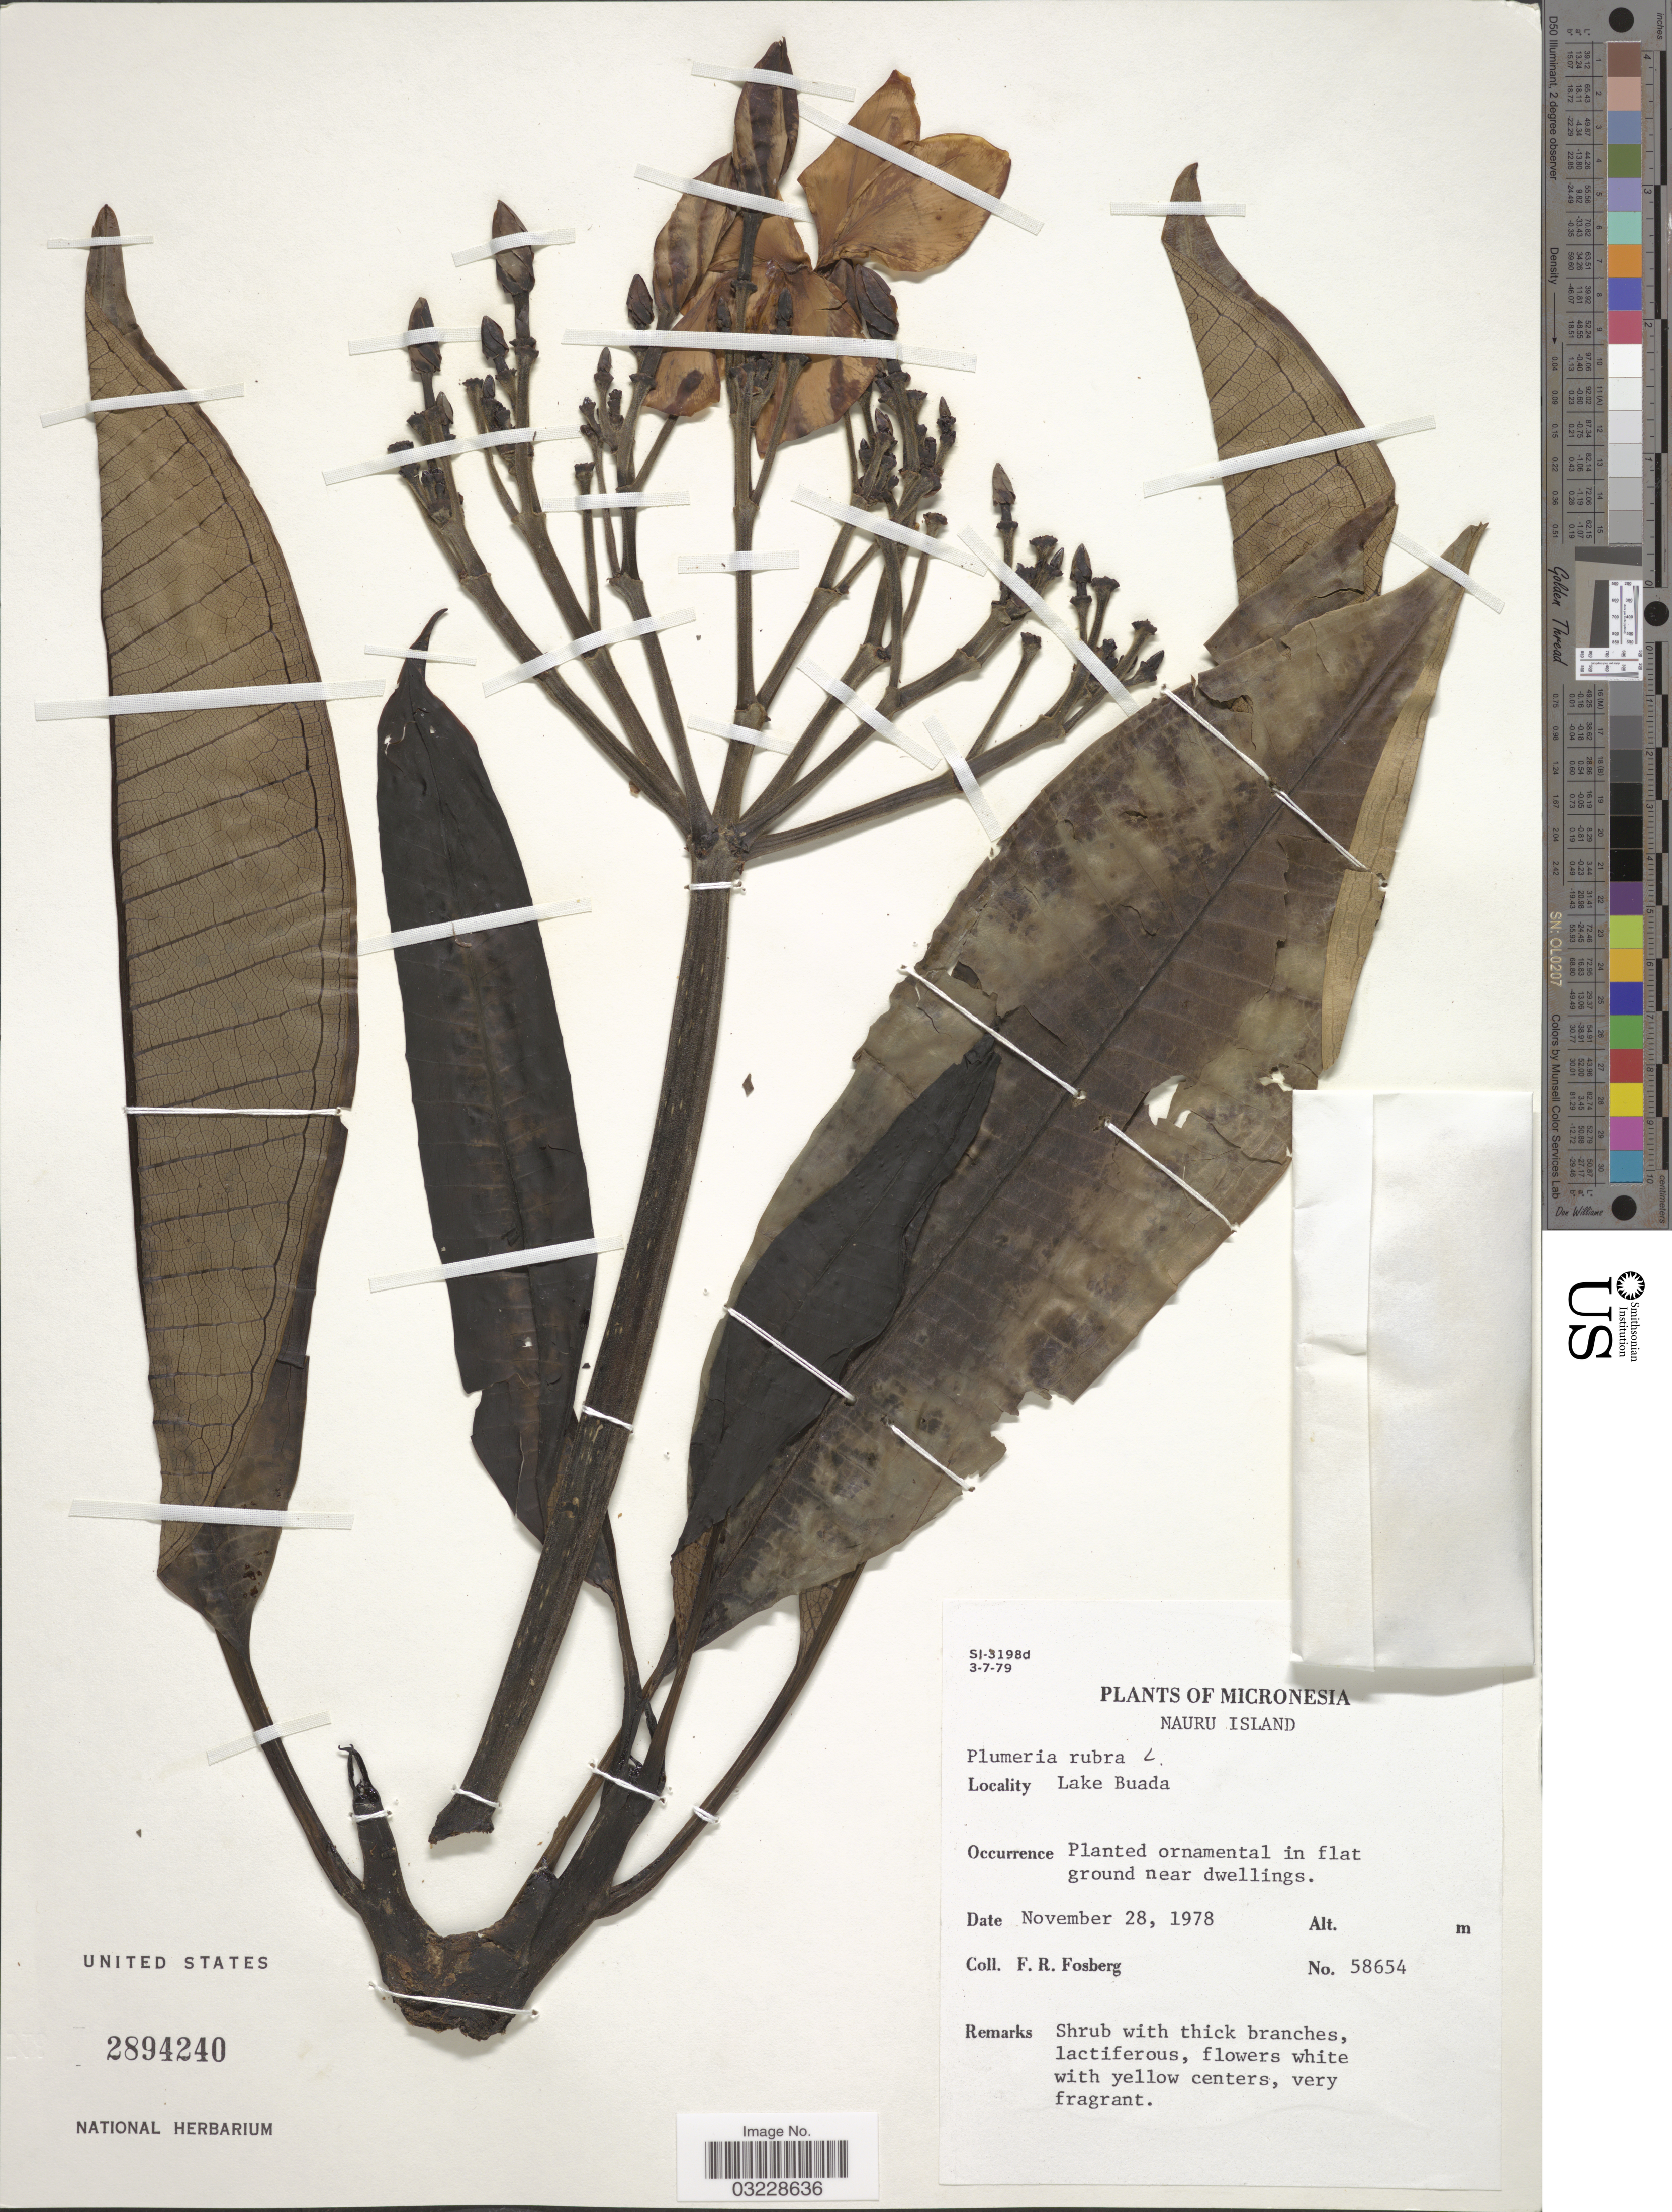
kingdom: Plantae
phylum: Tracheophyta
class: Magnoliopsida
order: Gentianales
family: Apocynaceae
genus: Plumeria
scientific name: Plumeria rubra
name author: L.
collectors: F. R. Fosberg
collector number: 58654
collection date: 1978-11-28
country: Nauru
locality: Micronesia, Nauru Island, Lake Buada.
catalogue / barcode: US 2894240